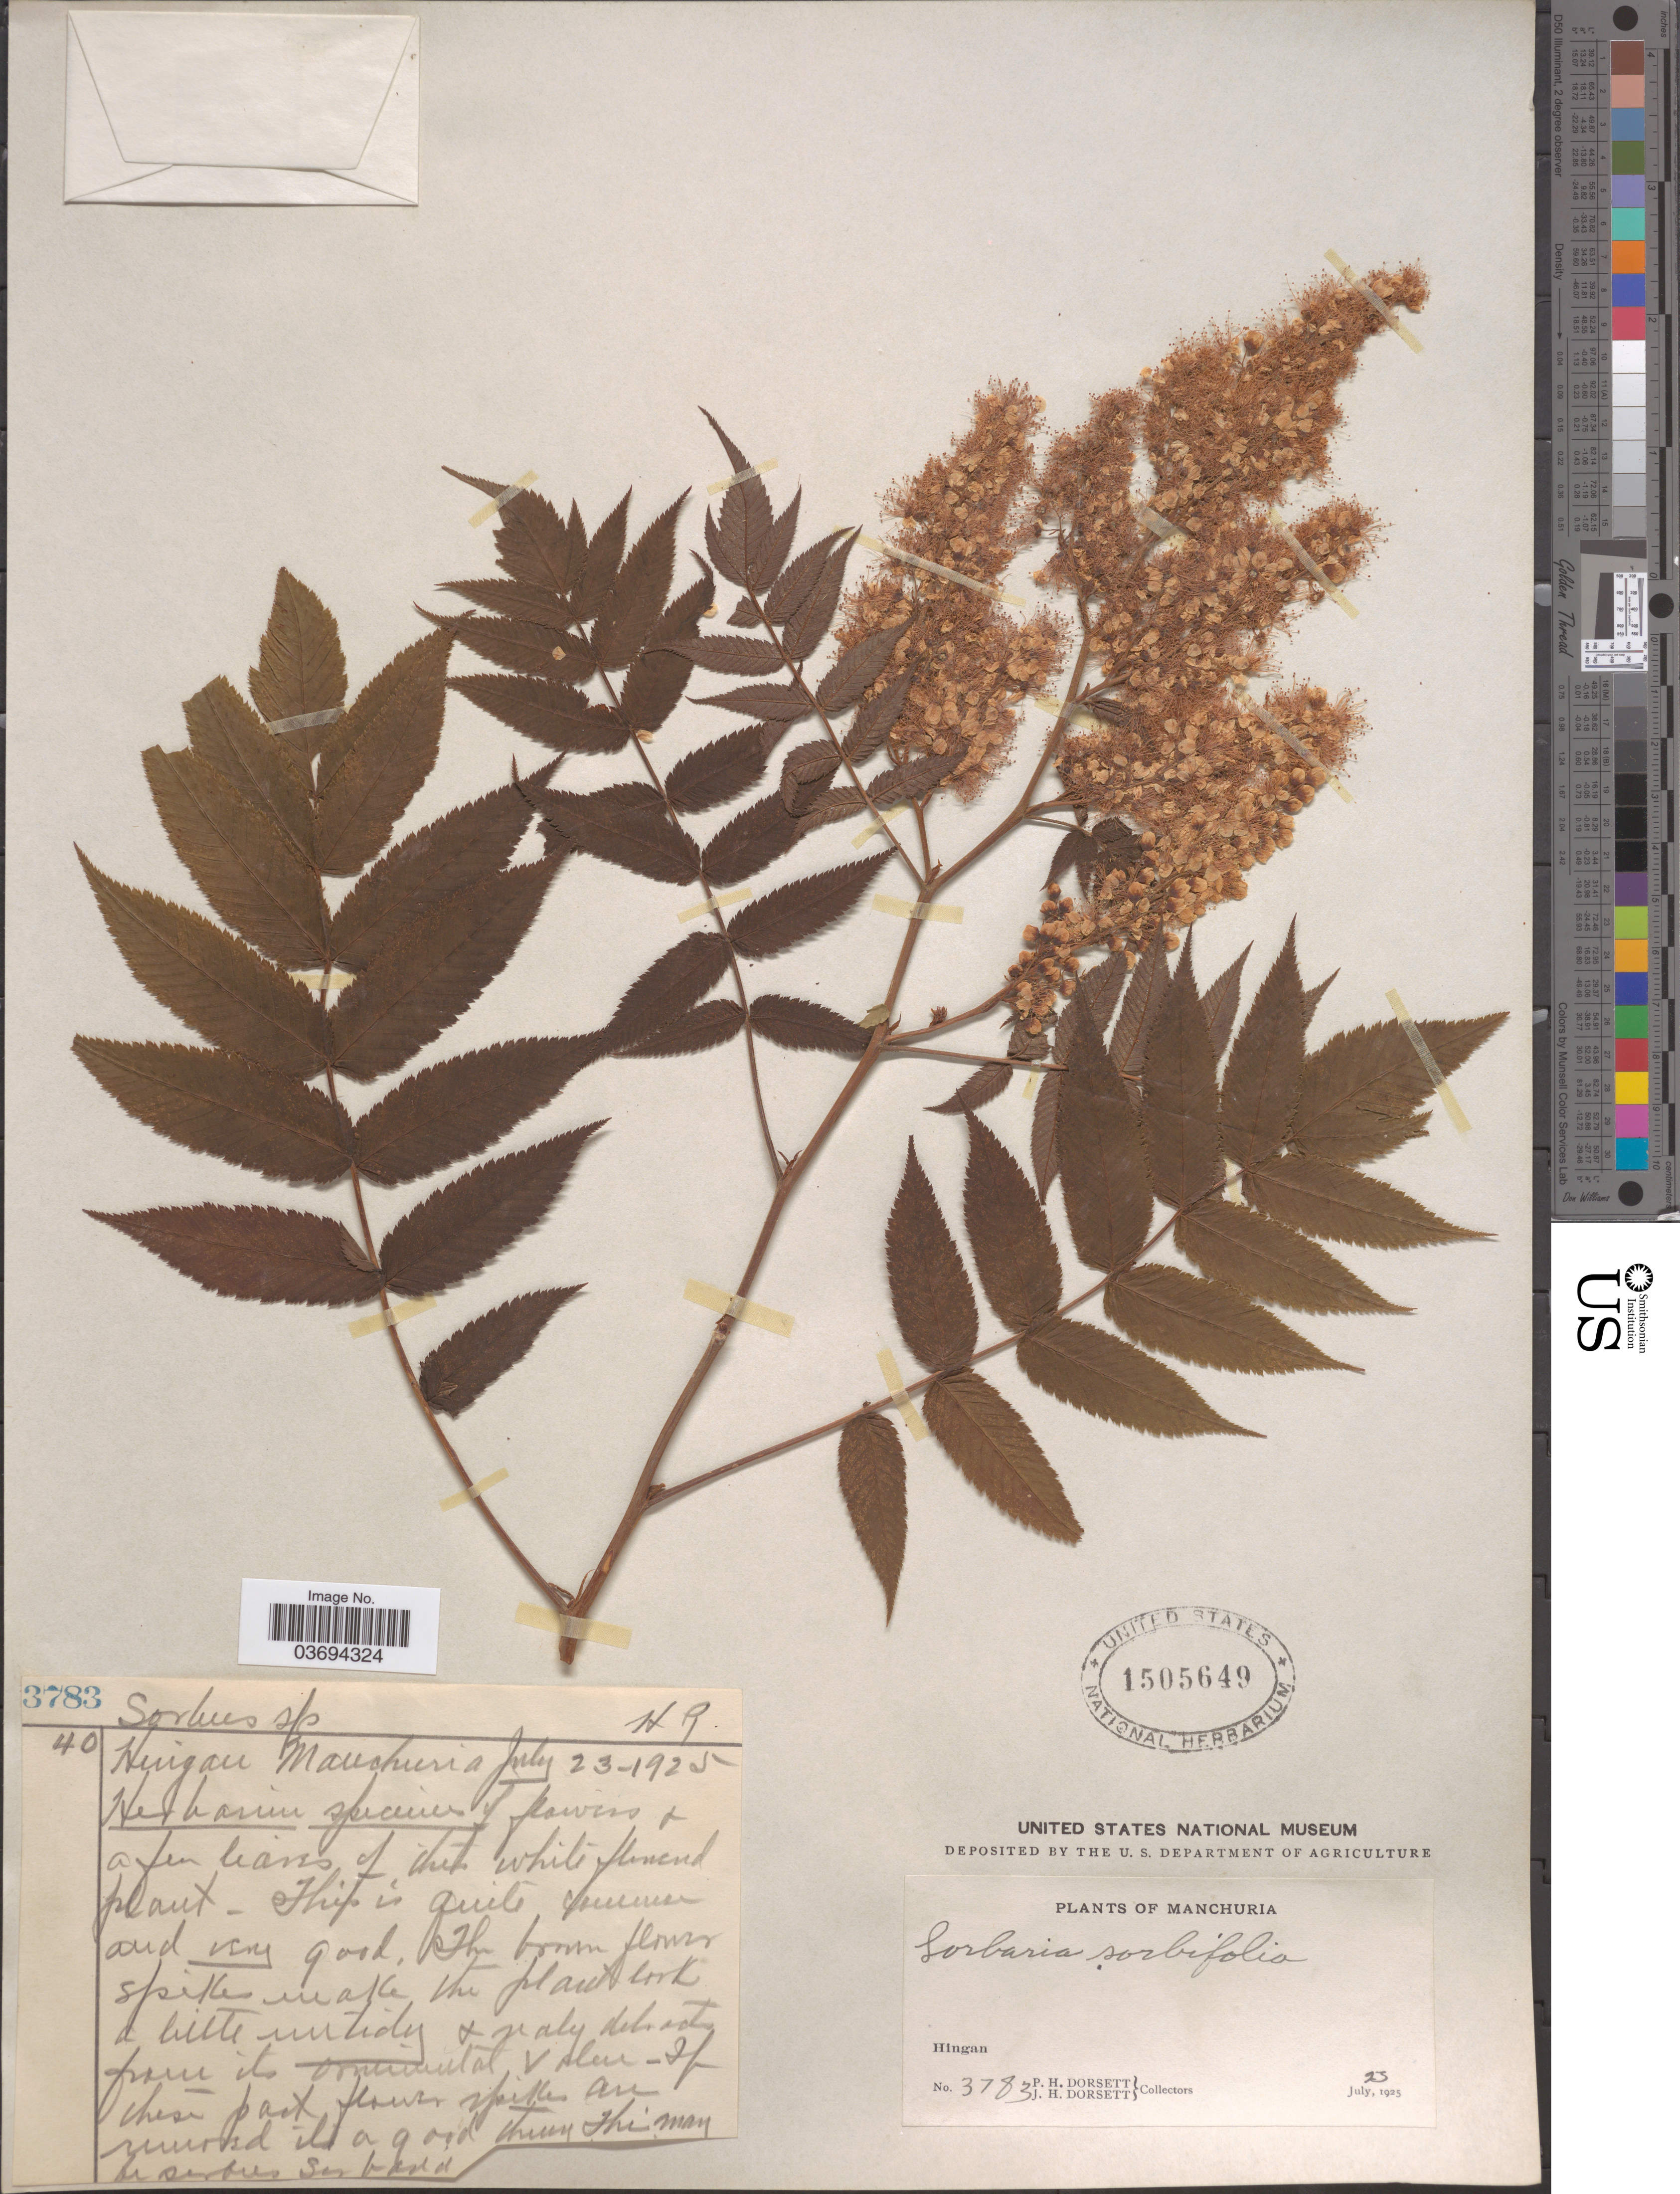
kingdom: Plantae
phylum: Tracheophyta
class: Magnoliopsida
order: Rosales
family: Rosaceae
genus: Sorbaria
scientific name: Sorbaria sorbifolia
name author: (L.) A. Braun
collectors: P. H. Dorsett & J. Dorsett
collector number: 3783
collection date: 1925-07-23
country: China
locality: Manchuria. Hingan.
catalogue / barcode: US 1505649